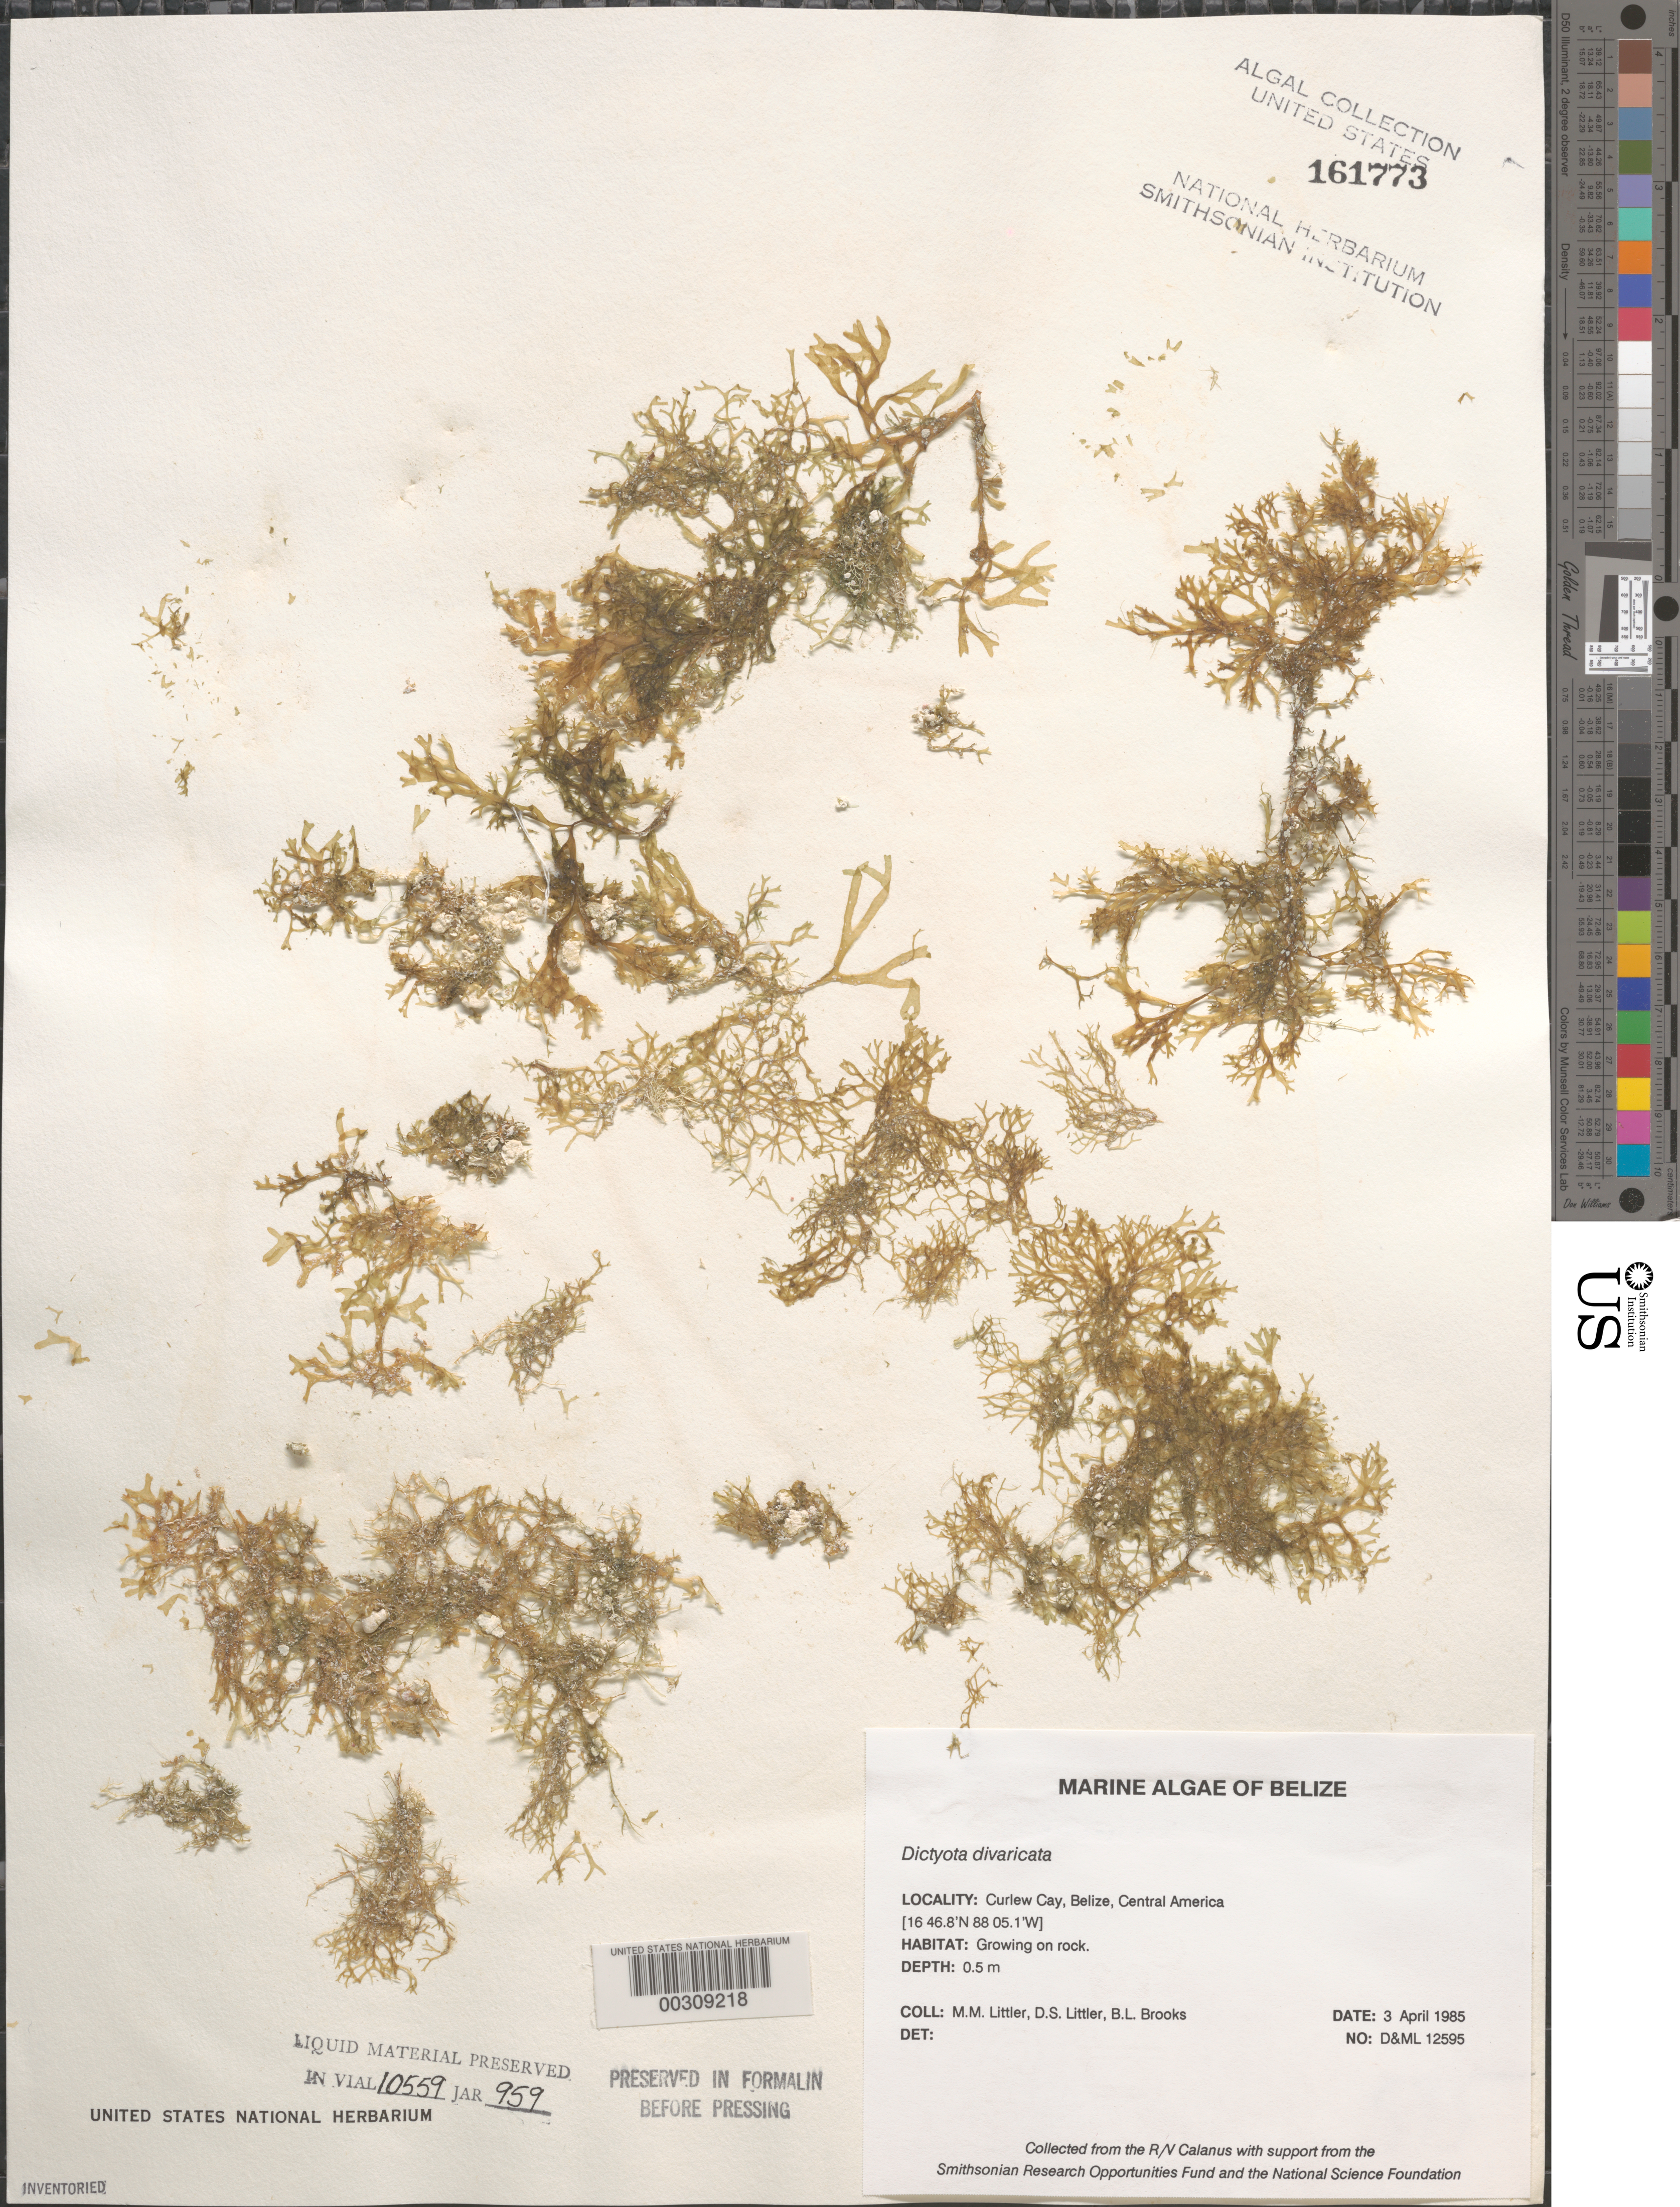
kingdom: Chromista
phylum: Ochrophyta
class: Phaeophyceae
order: Dictyotales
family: Dictyotaceae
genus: Dictyota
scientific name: Dictyota divaricata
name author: J.V.Lamouroux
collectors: M. M. Littler, D. S. Littler & B. Brooks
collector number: D&ML 12595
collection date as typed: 03 Apr 1985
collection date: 1985-04-03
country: Belize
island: Curlew Cay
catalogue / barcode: US 161773